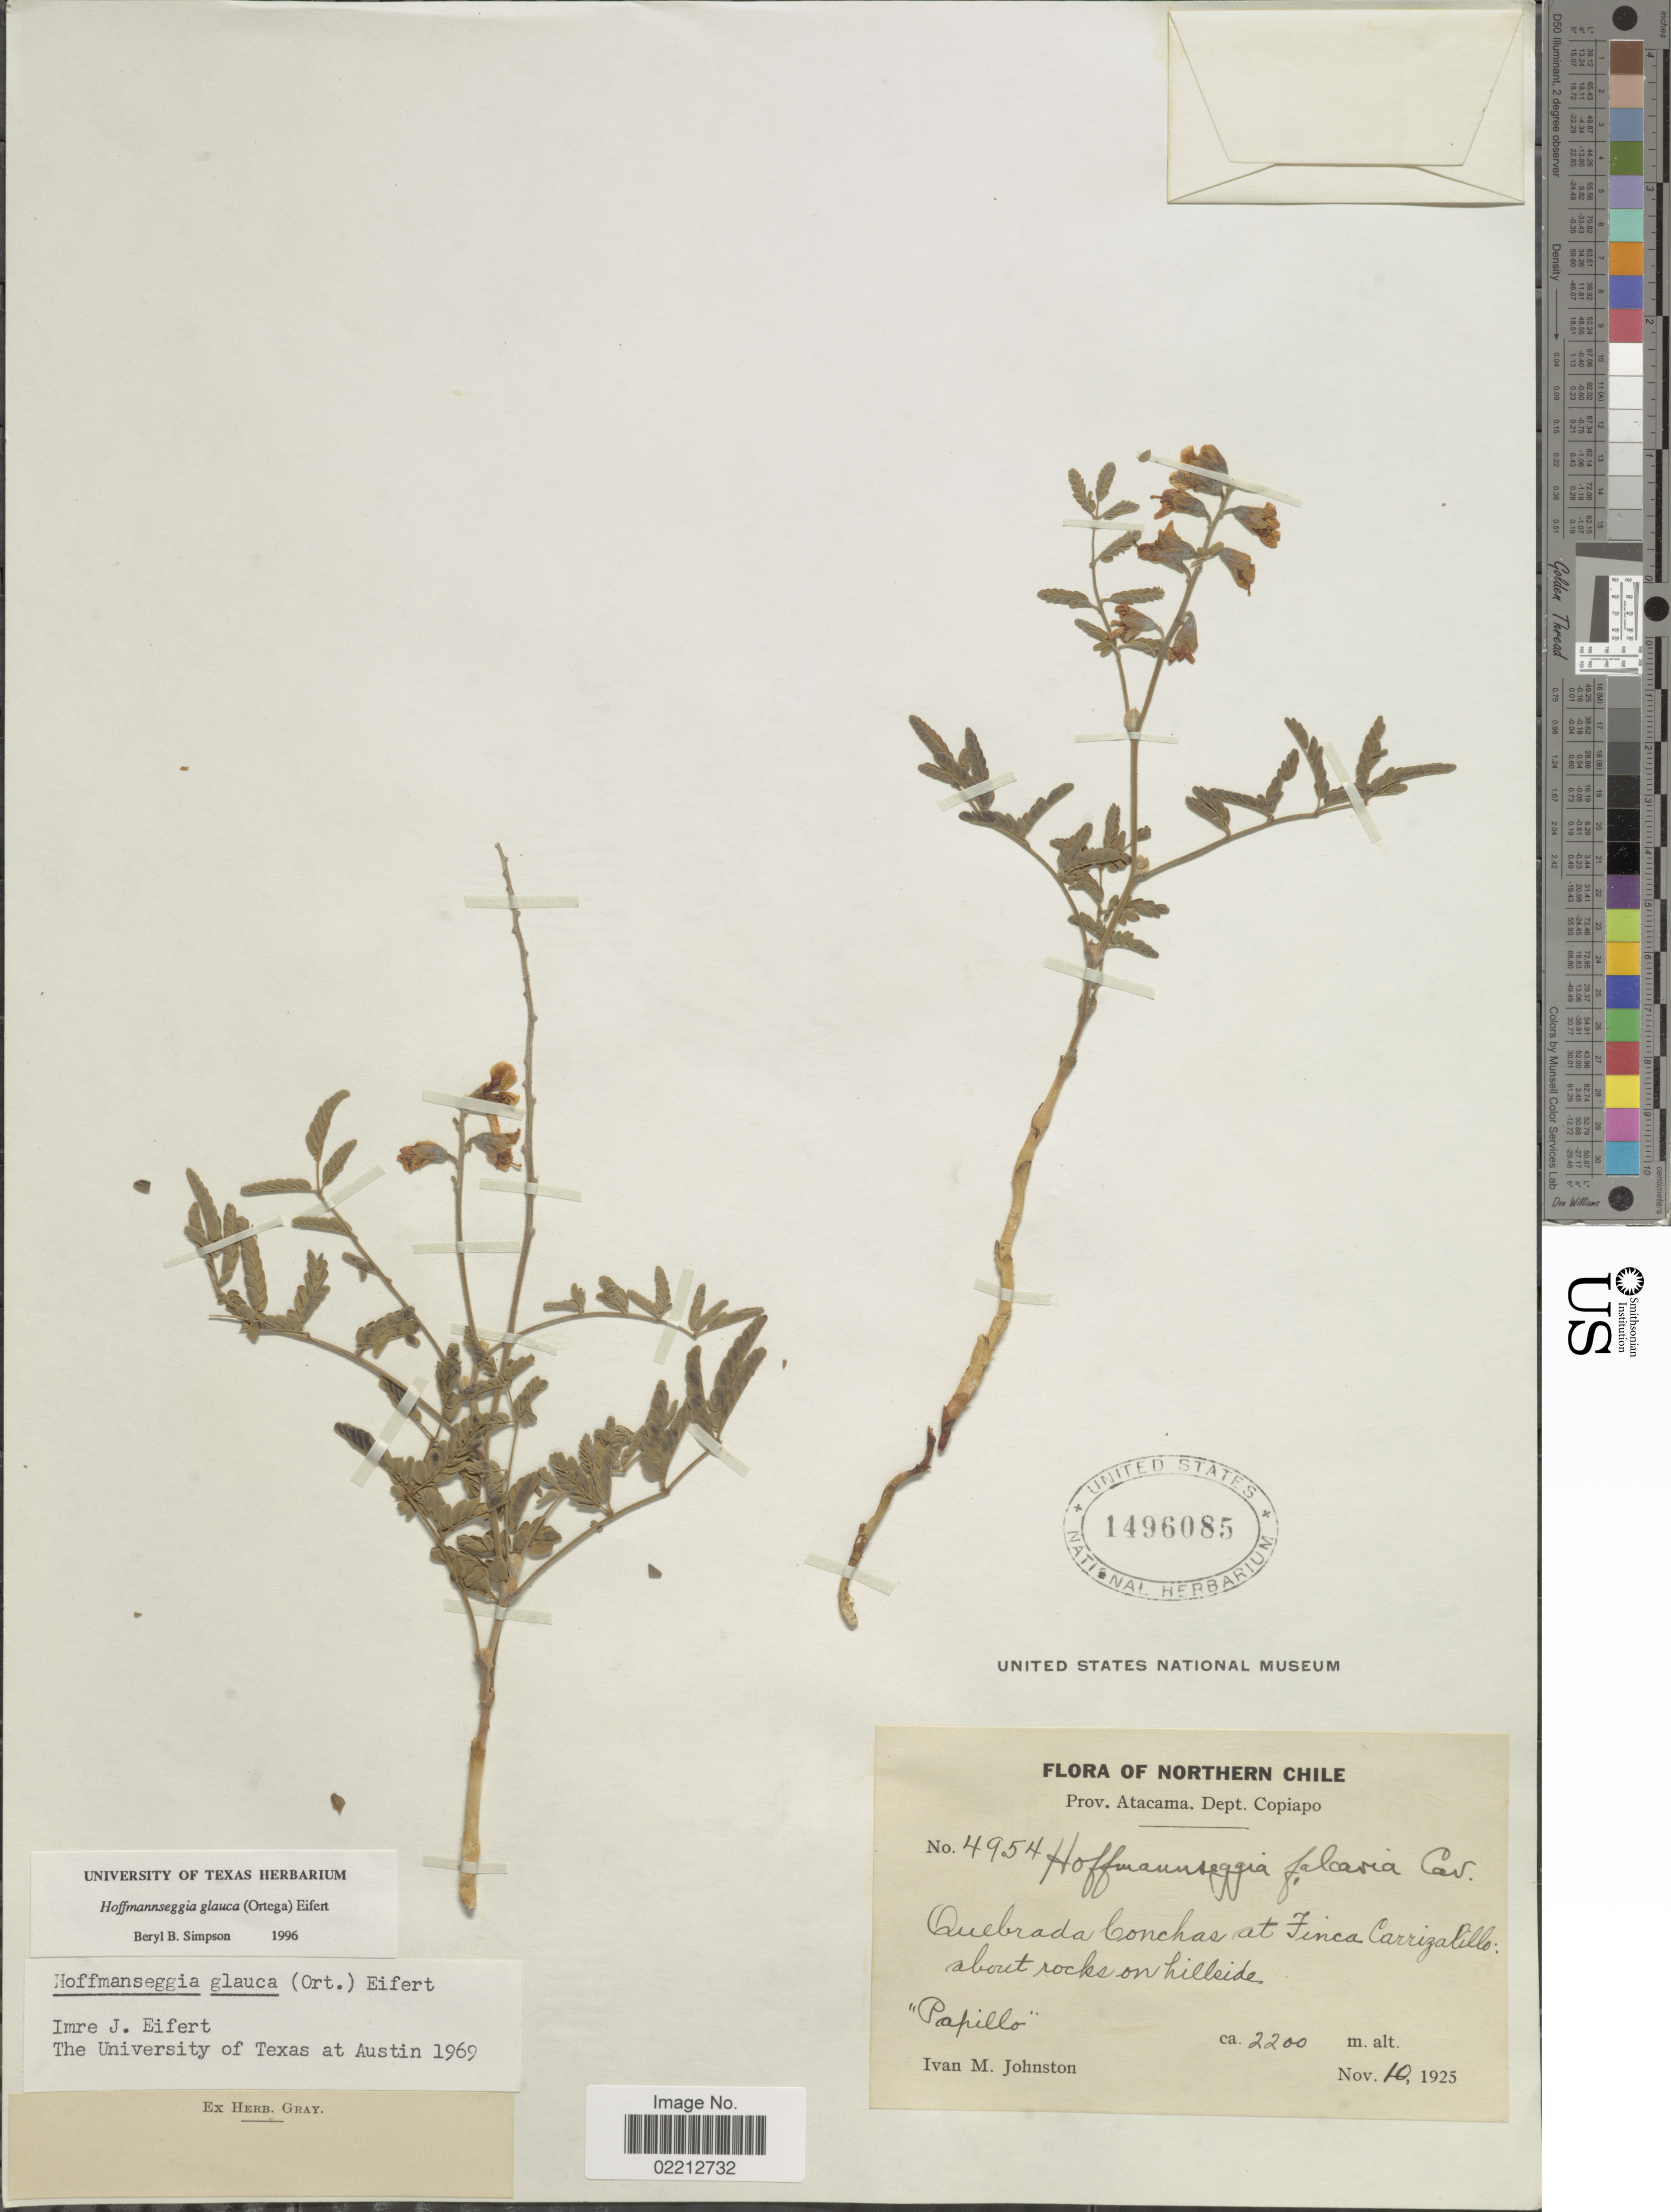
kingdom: Plantae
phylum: Tracheophyta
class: Magnoliopsida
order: Fabales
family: Fabaceae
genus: Hoffmannseggia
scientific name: Hoffmannseggia glauca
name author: (Ortega) Eifert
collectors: I.M. Johnston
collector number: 4954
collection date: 1925-11-10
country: Chile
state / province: Atacama (III)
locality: Northern Chile, Dept. Copiapo, Quebrada Conchas at Finca Carrizalillo.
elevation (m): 2200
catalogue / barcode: US 1496085